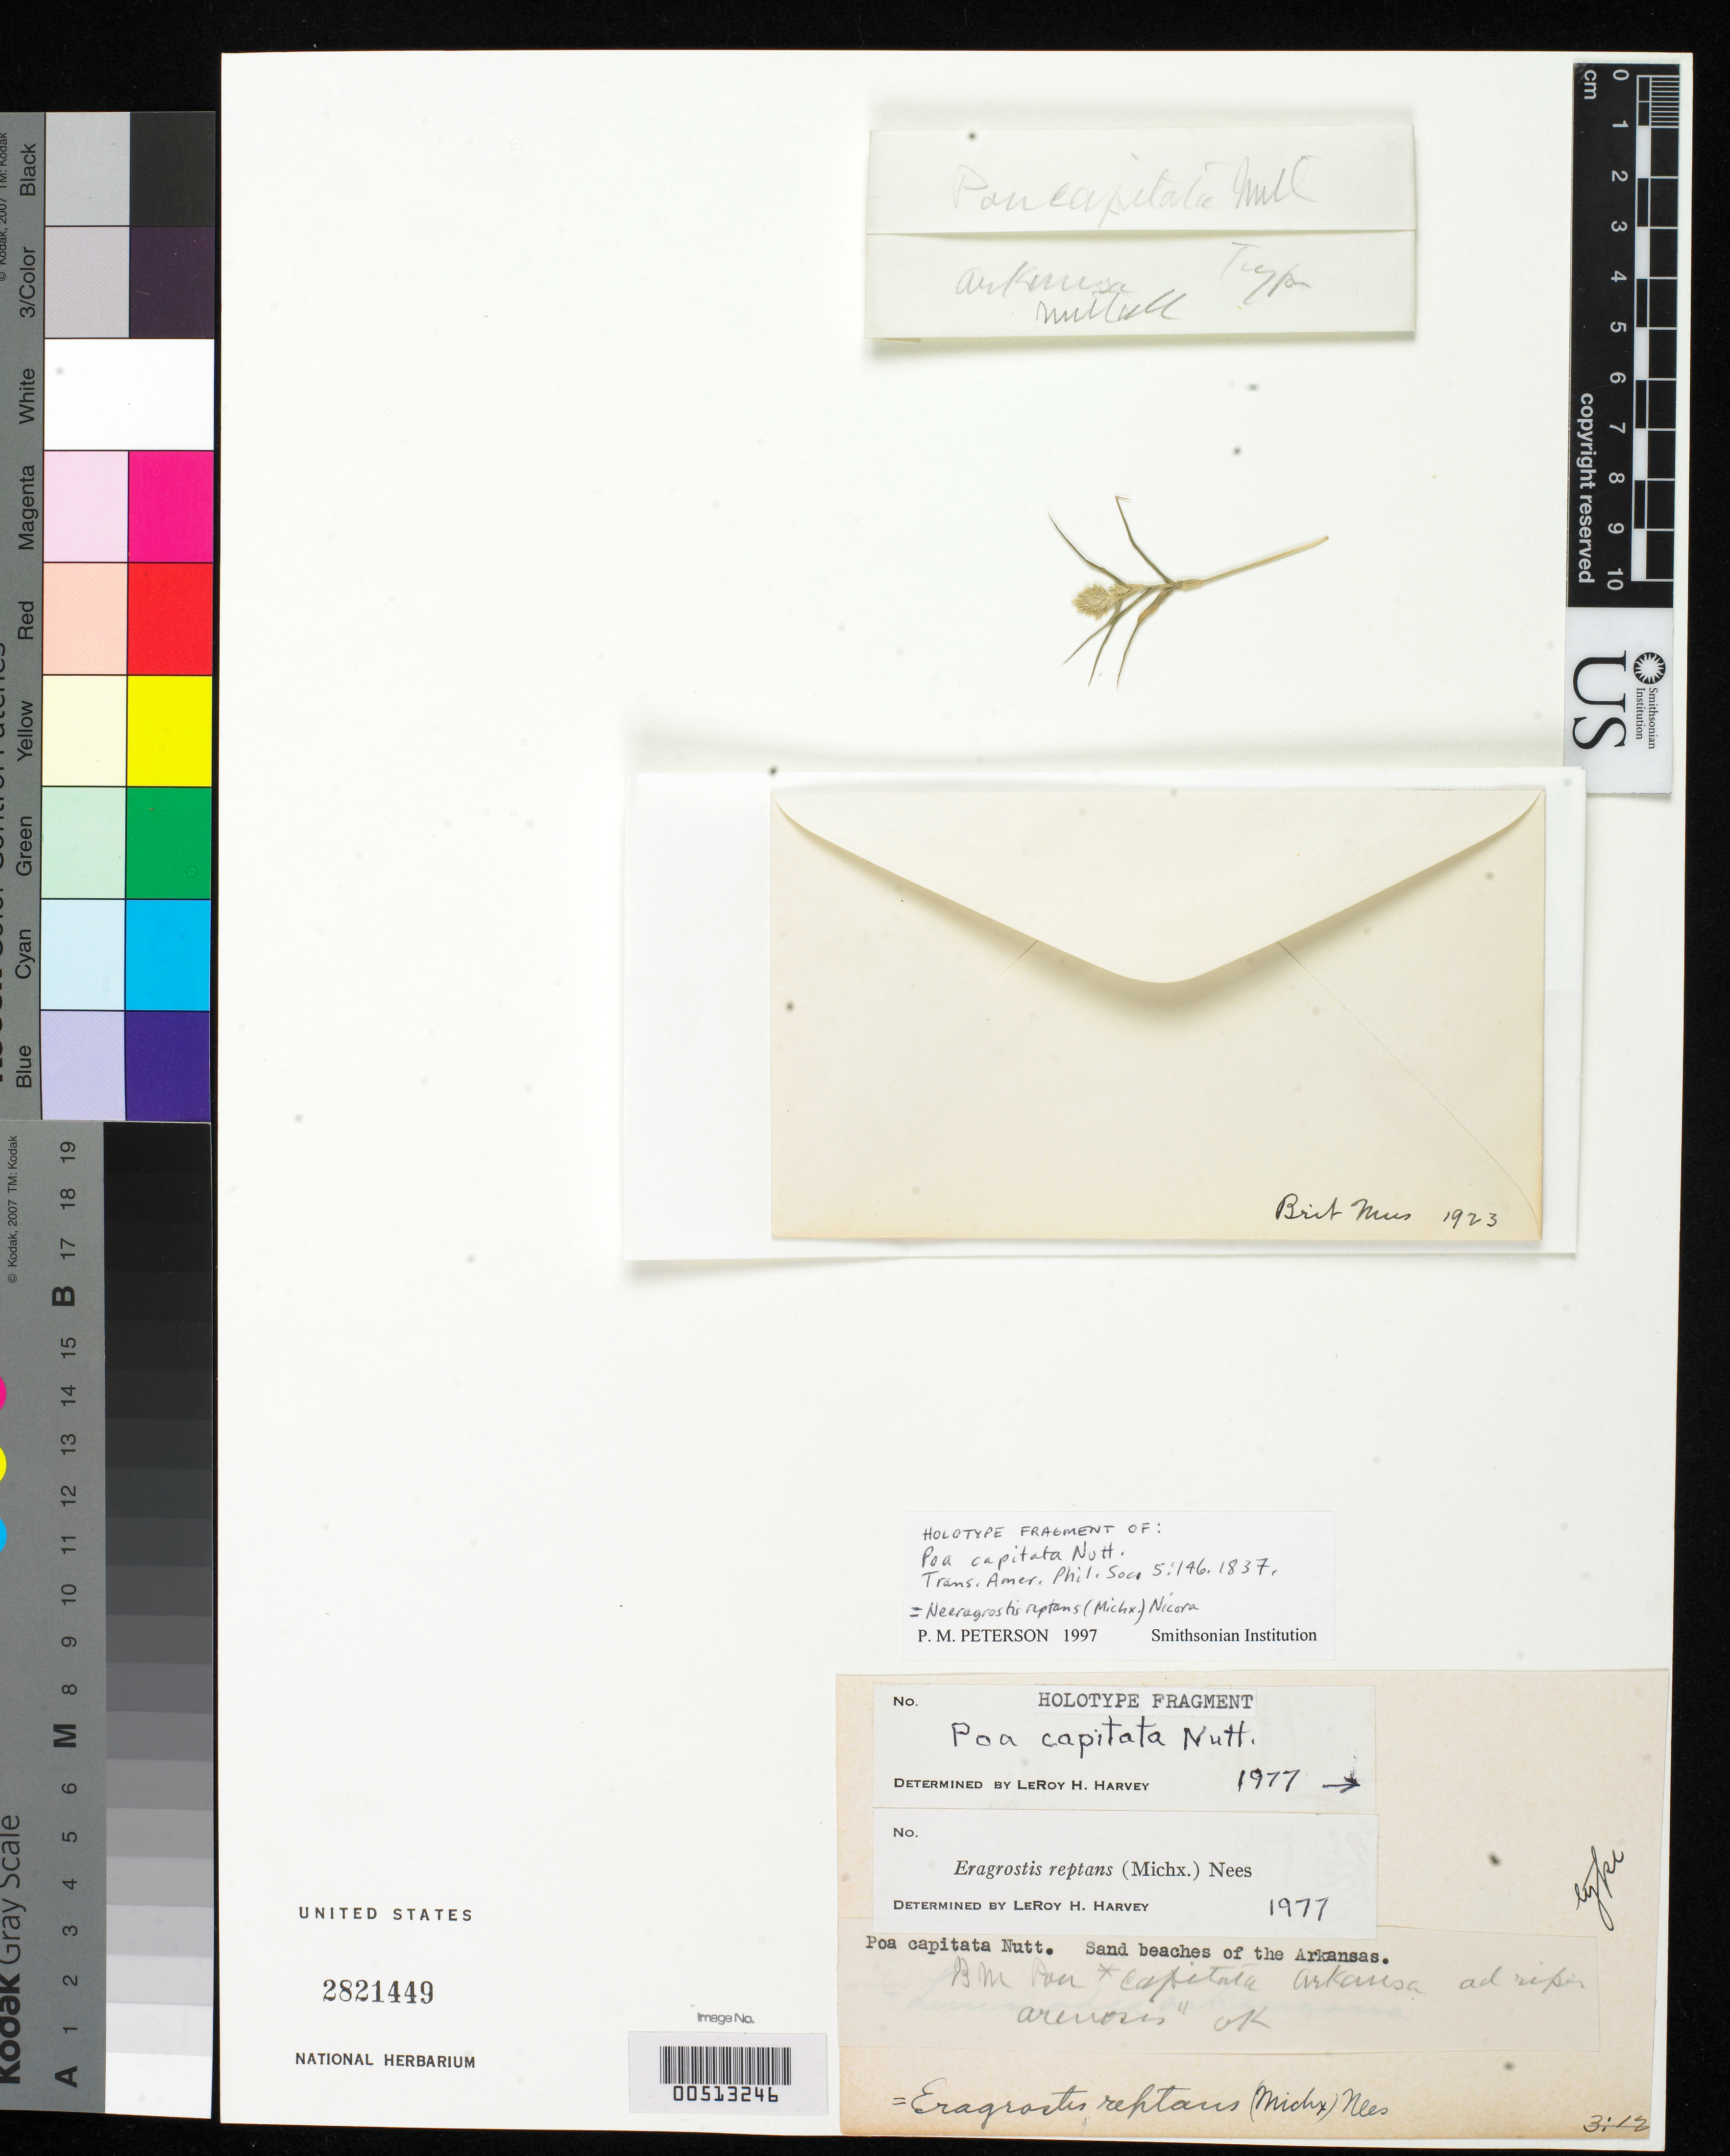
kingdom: Plantae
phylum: Tracheophyta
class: Liliopsida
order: Poales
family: Poaceae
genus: Poa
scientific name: Poa capitata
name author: Nutt.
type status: Type Fragment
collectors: T. Nuttall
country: United States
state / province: Arkansas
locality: Sand beaches of the Arkansas.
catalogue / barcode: US 2821449